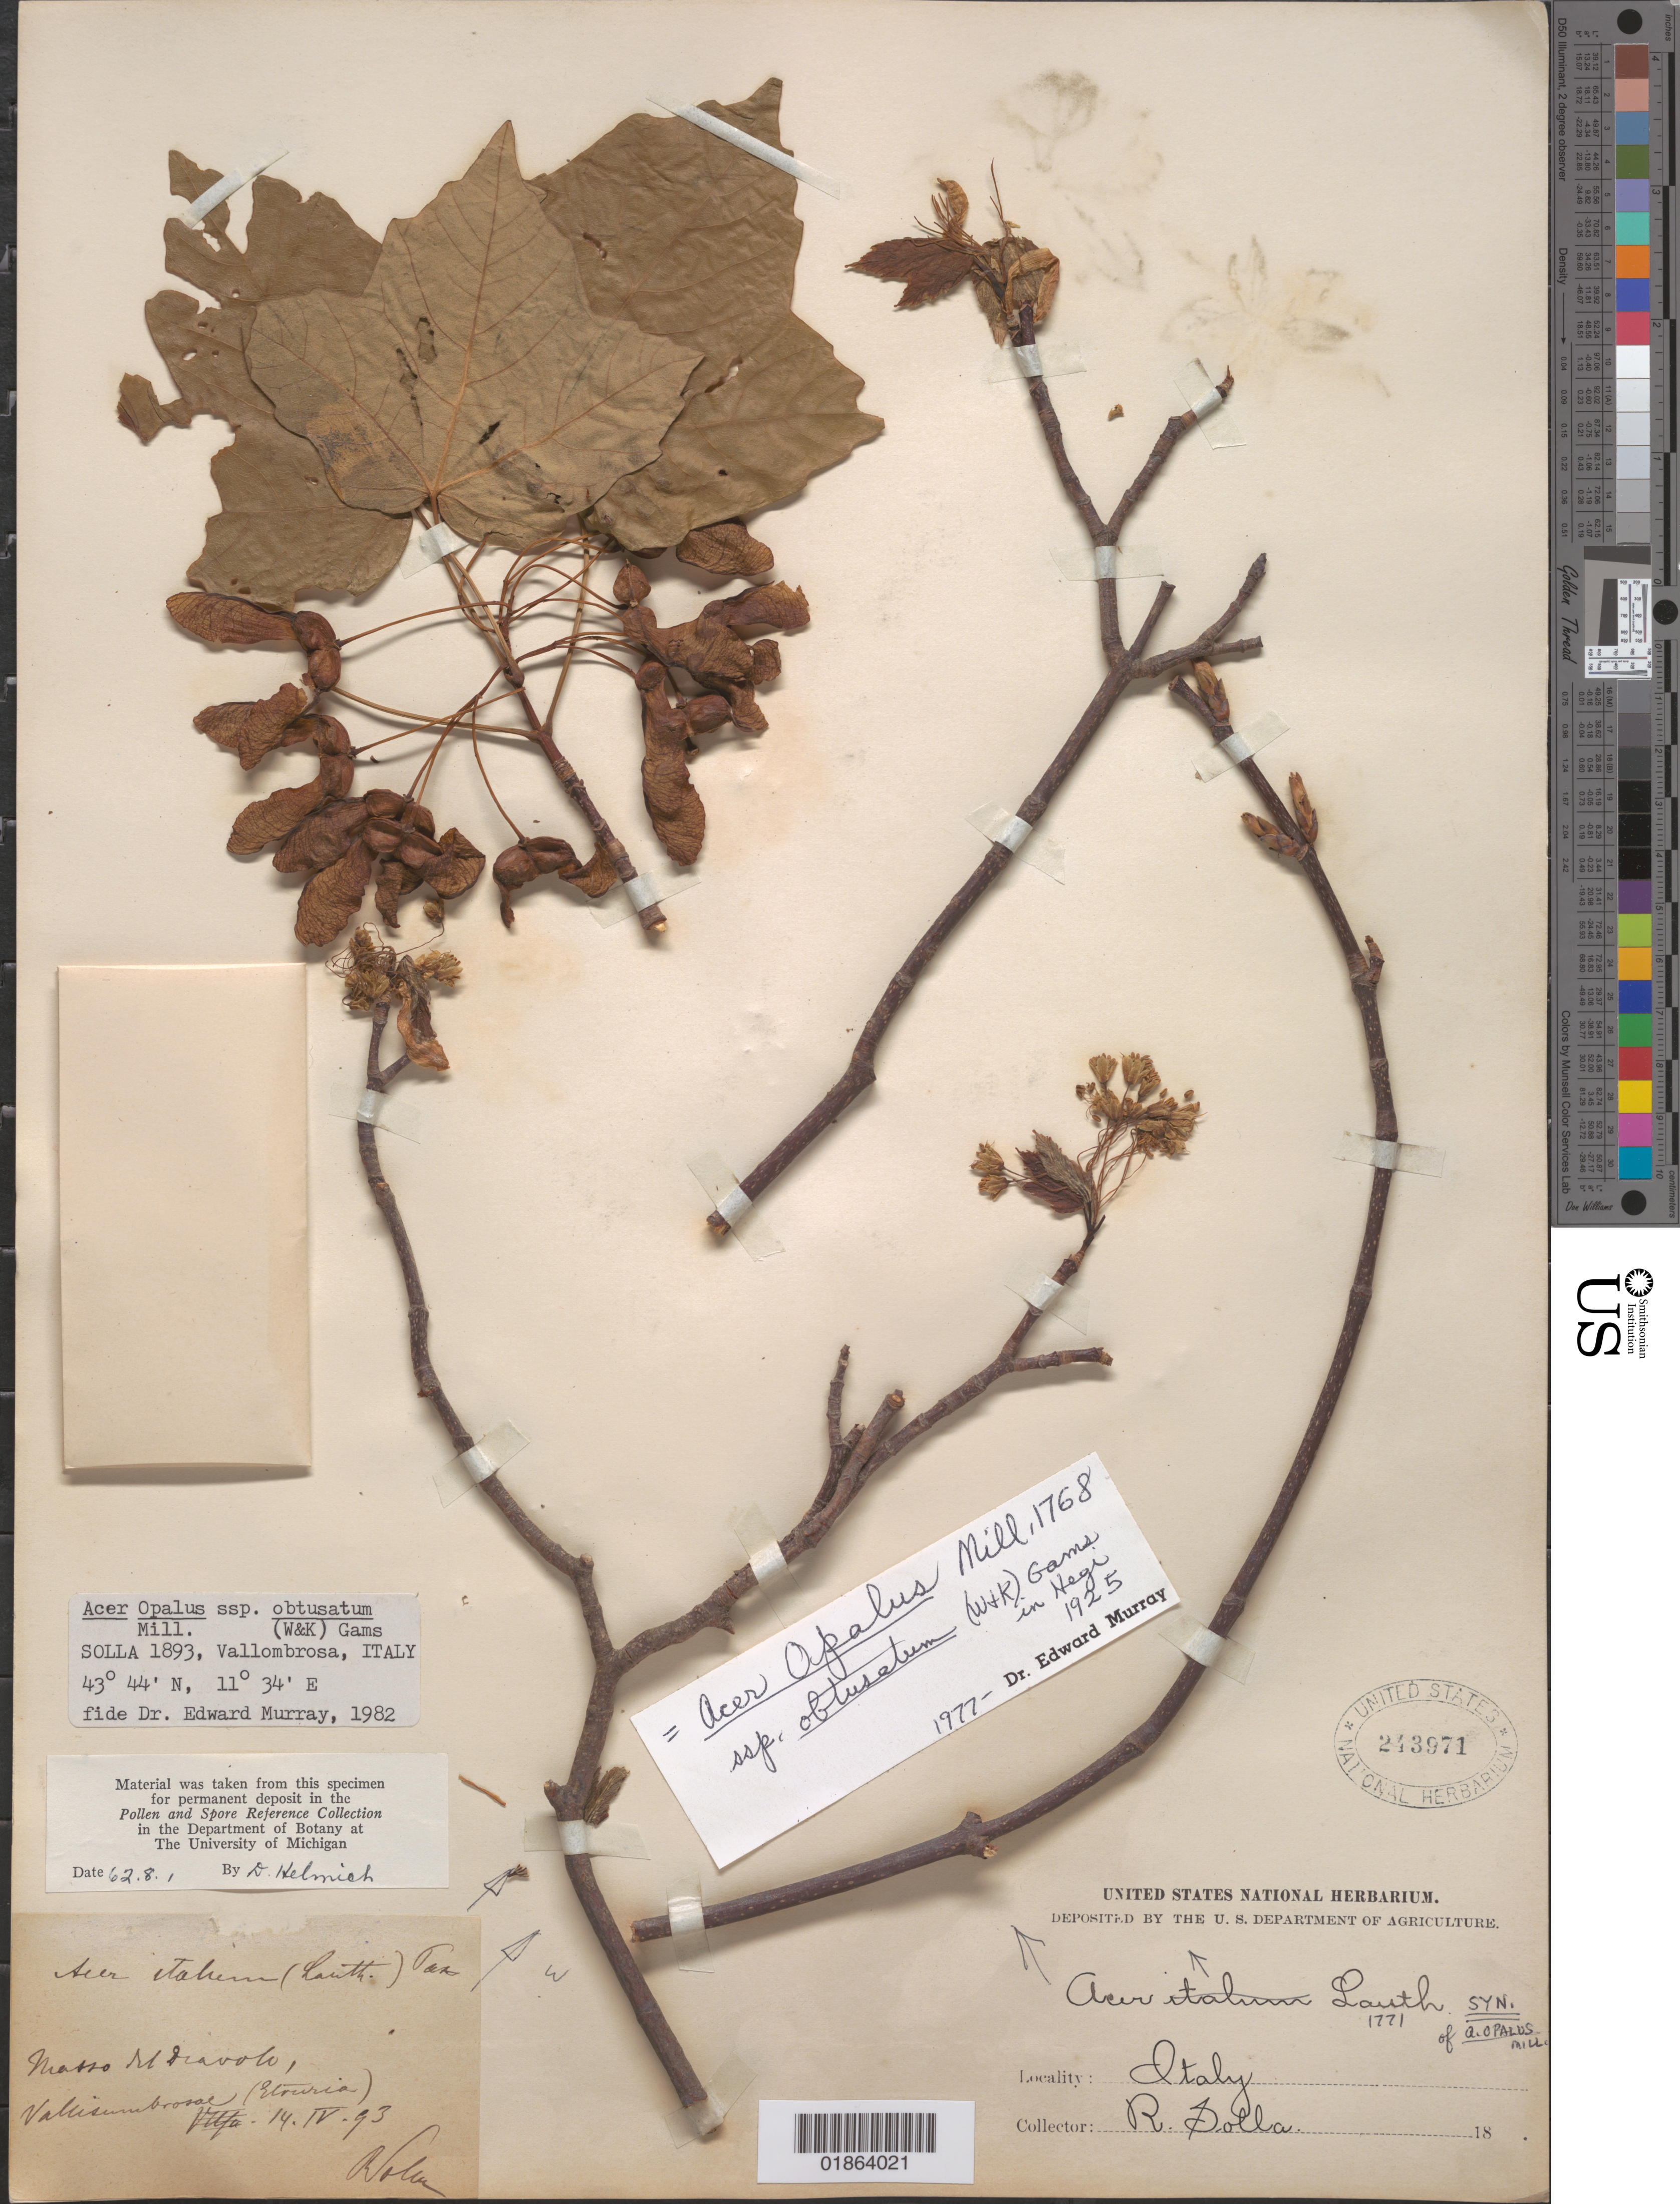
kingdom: Plantae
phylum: Tracheophyta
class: Magnoliopsida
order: Sapindales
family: Sapindaceae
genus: Acer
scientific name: Acer opalus subsp. obtusatum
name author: (Waldst. & Kit. ex Willd.) Gams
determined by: Murray, Edward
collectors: R. Solla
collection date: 1893-04-14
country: Italy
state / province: Tuscany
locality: Masso de Diavolo, Vallombrosa (Etruria)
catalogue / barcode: US 243971